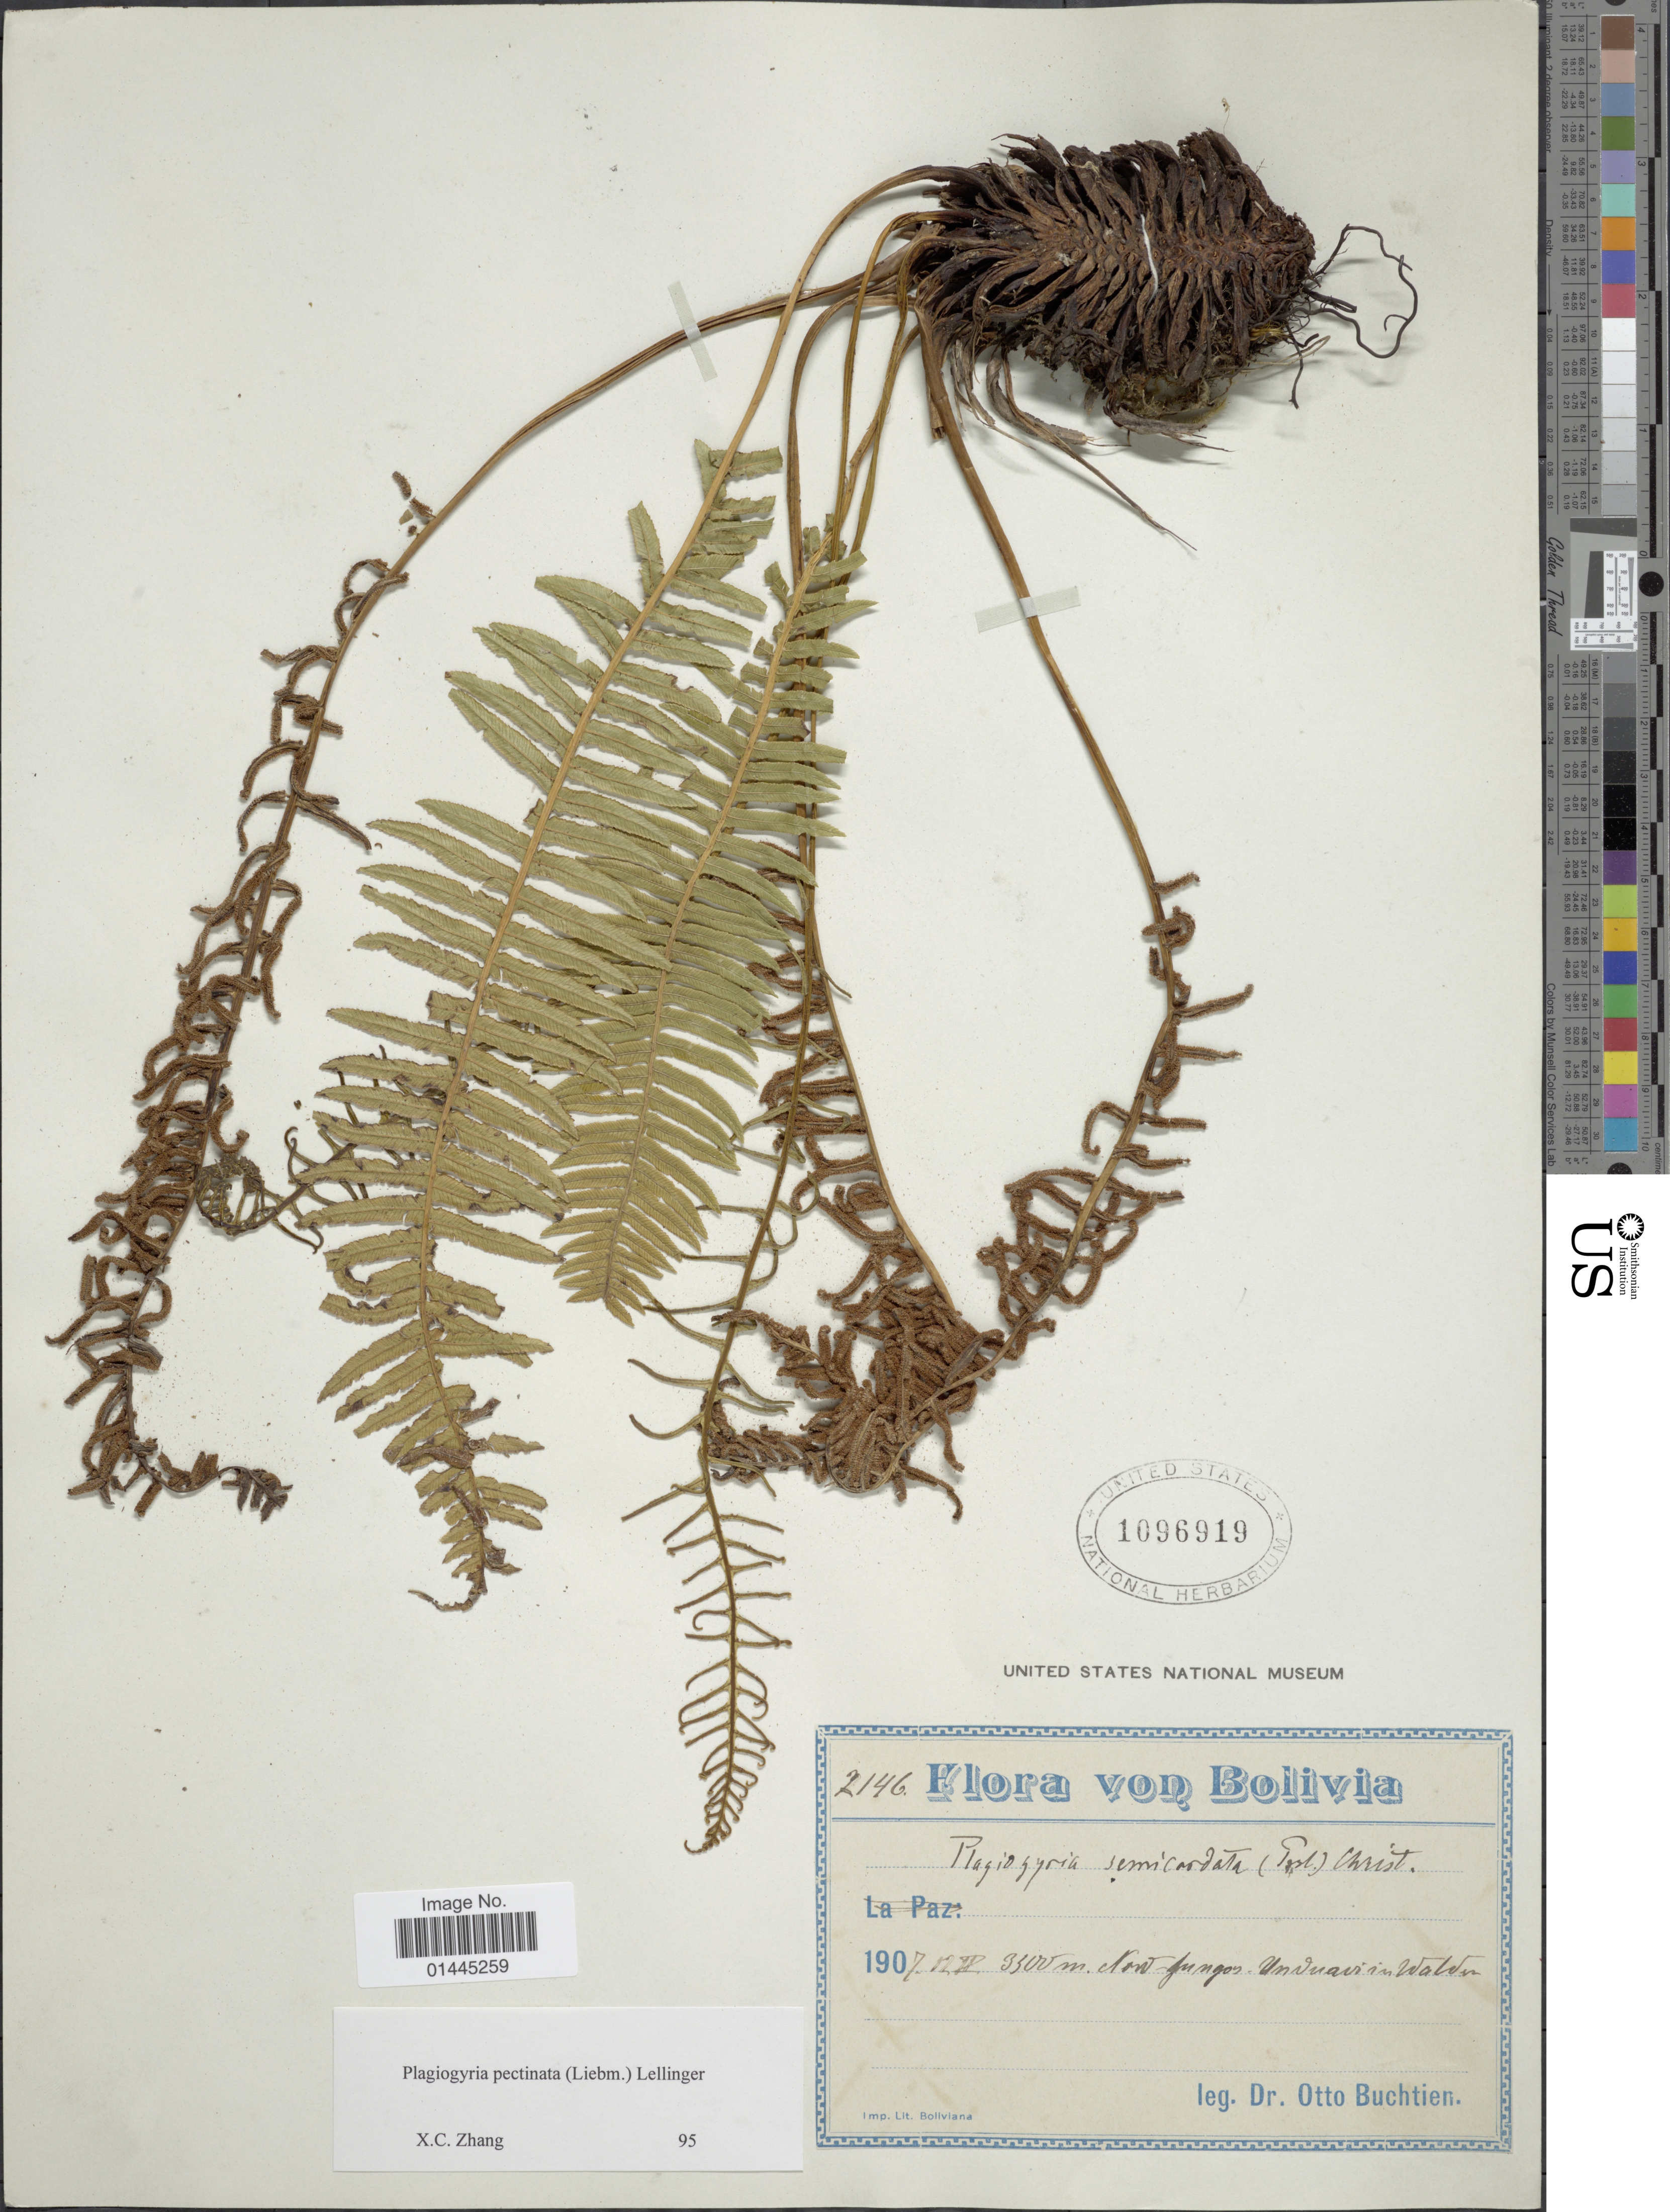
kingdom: Plantae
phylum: Tracheophyta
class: Polypodiopsida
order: Cyatheales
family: Plagiogyriaceae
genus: Plagiogyria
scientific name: Plagiogyria semicordata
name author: (C. Presl) Christ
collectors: O. Buchtien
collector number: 2146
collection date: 1907-02-04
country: Bolivia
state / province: La Paz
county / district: Nor Yungas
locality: Unduavi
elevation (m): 3500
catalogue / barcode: US 1096919